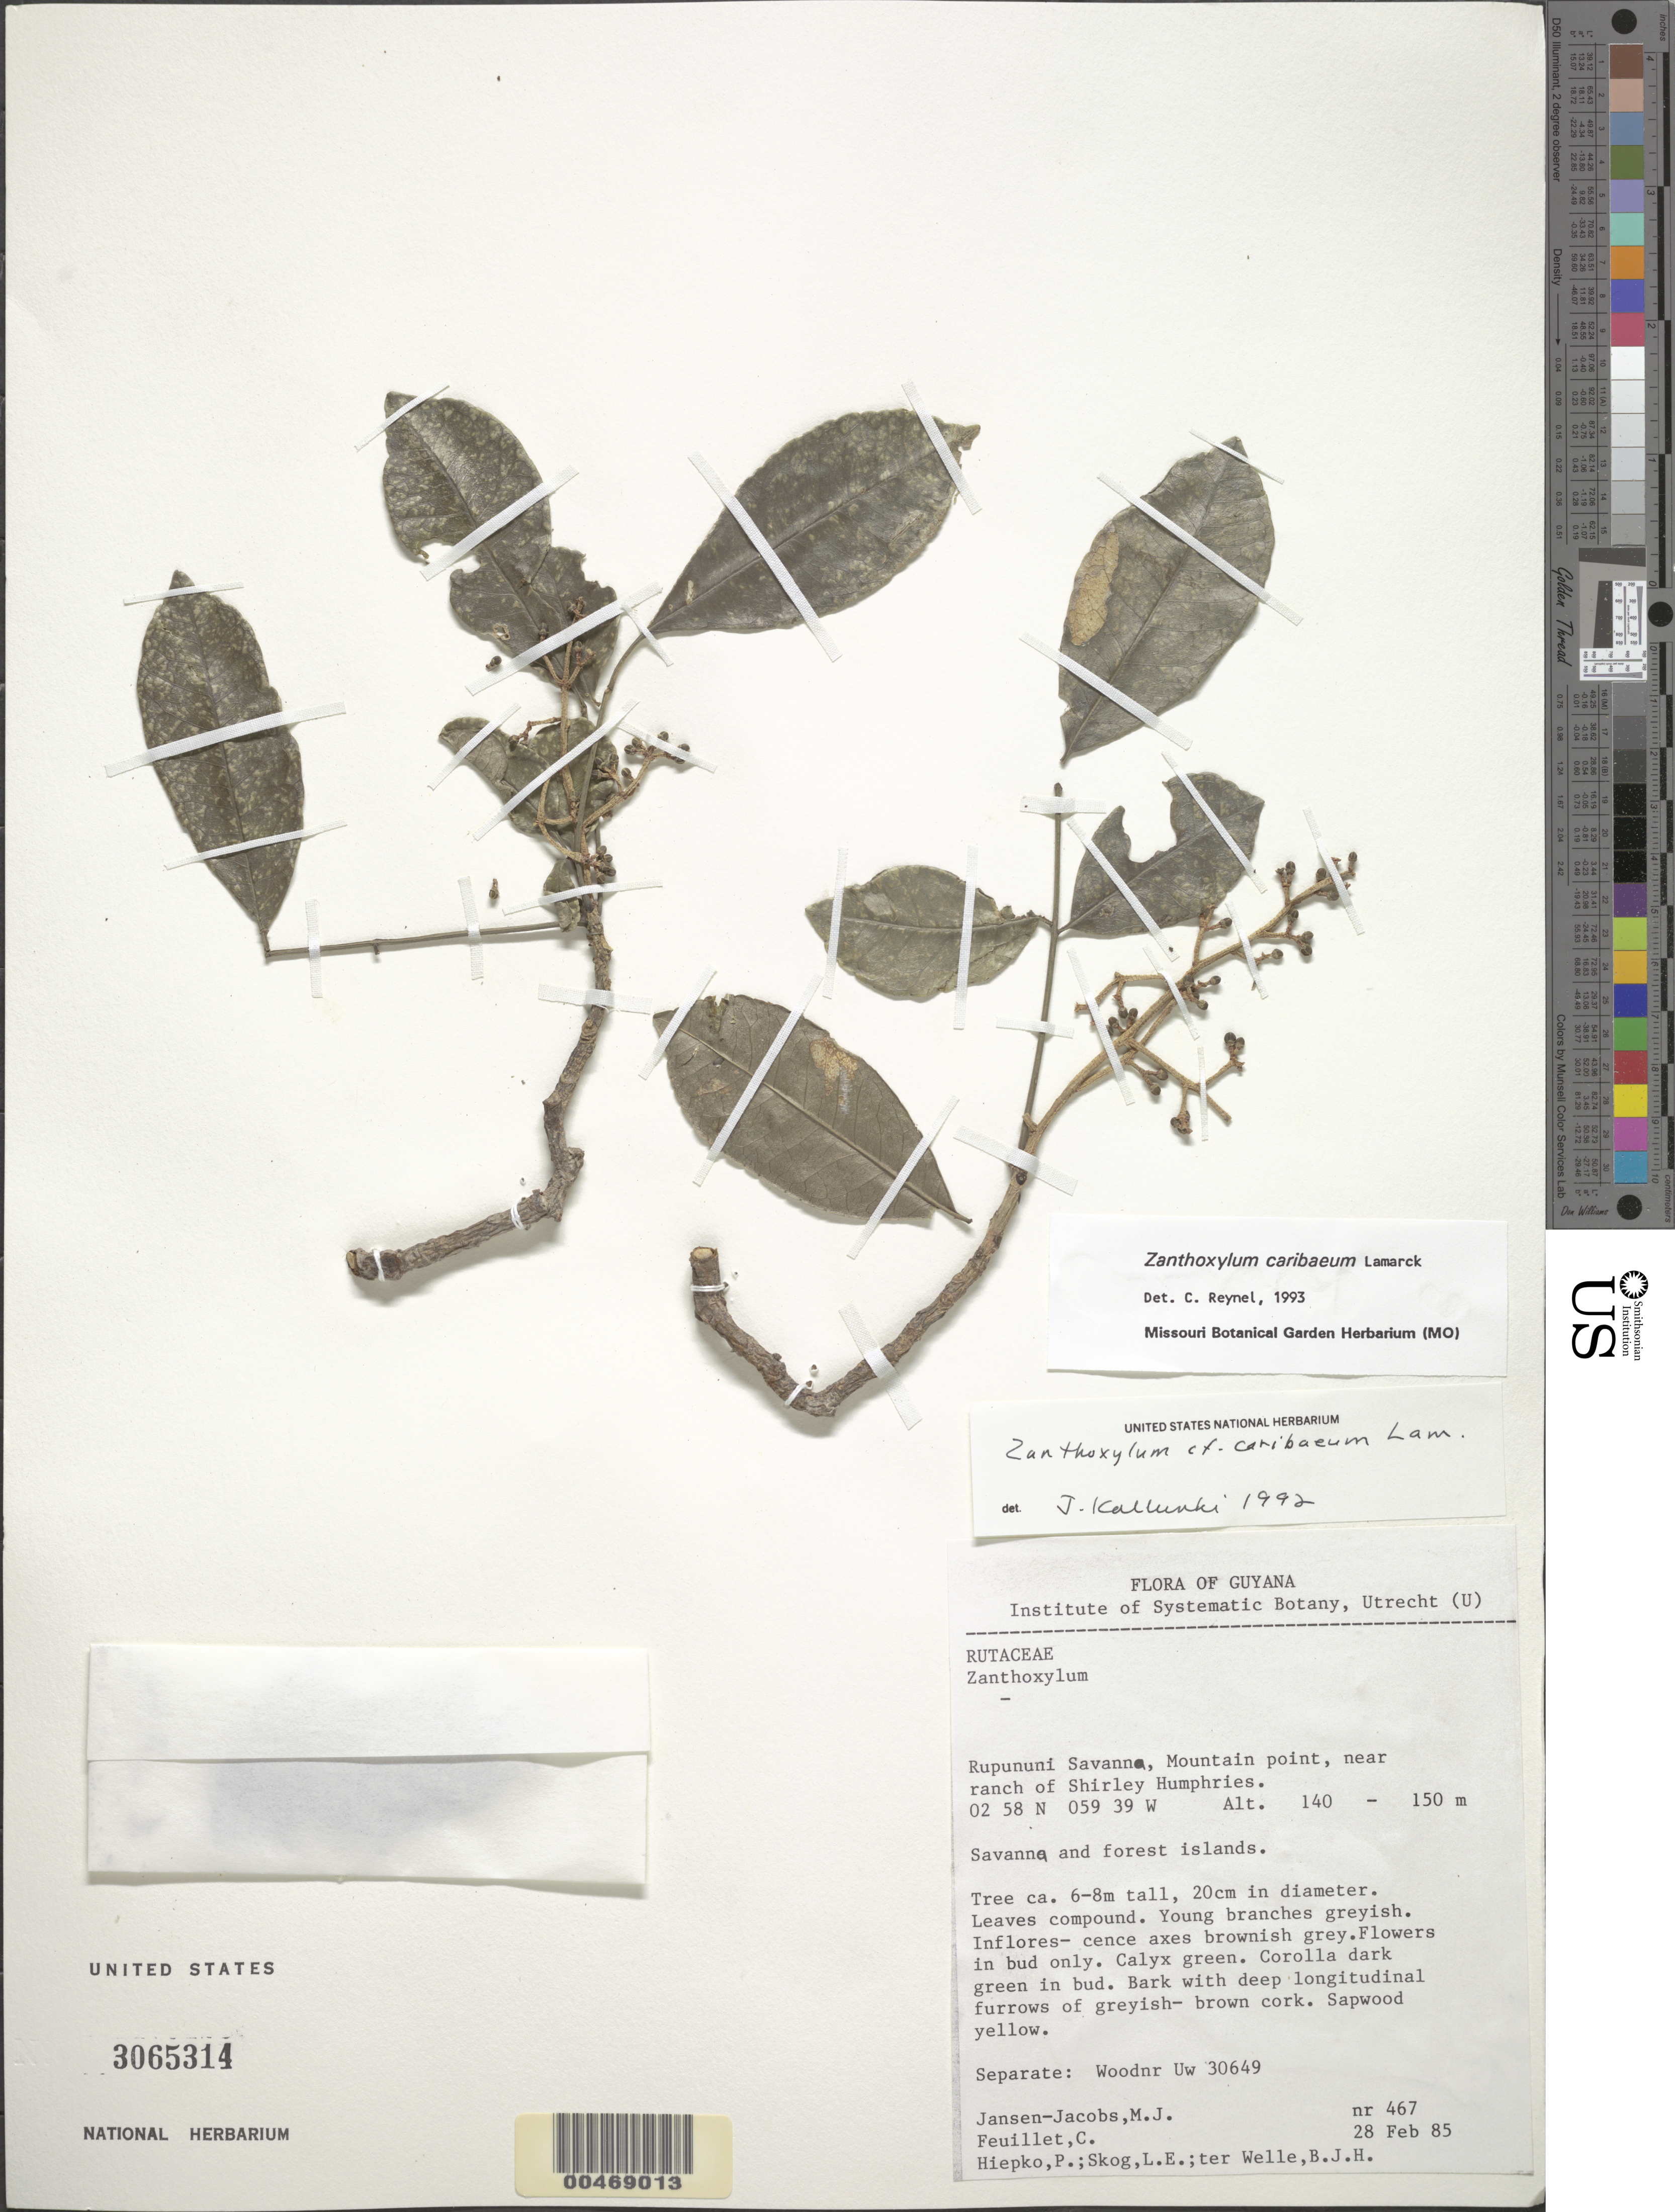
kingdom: Plantae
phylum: Tracheophyta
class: Magnoliopsida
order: Sapindales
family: Rutaceae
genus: Zanthoxylum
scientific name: Zanthoxylum caribaeum subsp. caribaeum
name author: Lam.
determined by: Reynel, Carlos A., (MO), Missouri Botanical Garden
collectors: M. J. Jansen-Jacobs, C. Feuillet, P. H. Hiepko, L. E. Skog & B. Welle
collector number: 467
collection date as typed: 28-Feb-85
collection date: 1985-02-28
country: Guyana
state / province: U. Takutu-U. Essequibo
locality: Rupununi Savanna, Mountain Point, near ranch of Shirley Humphries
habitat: Savanna and forest islands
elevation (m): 140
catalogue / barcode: US 3065314